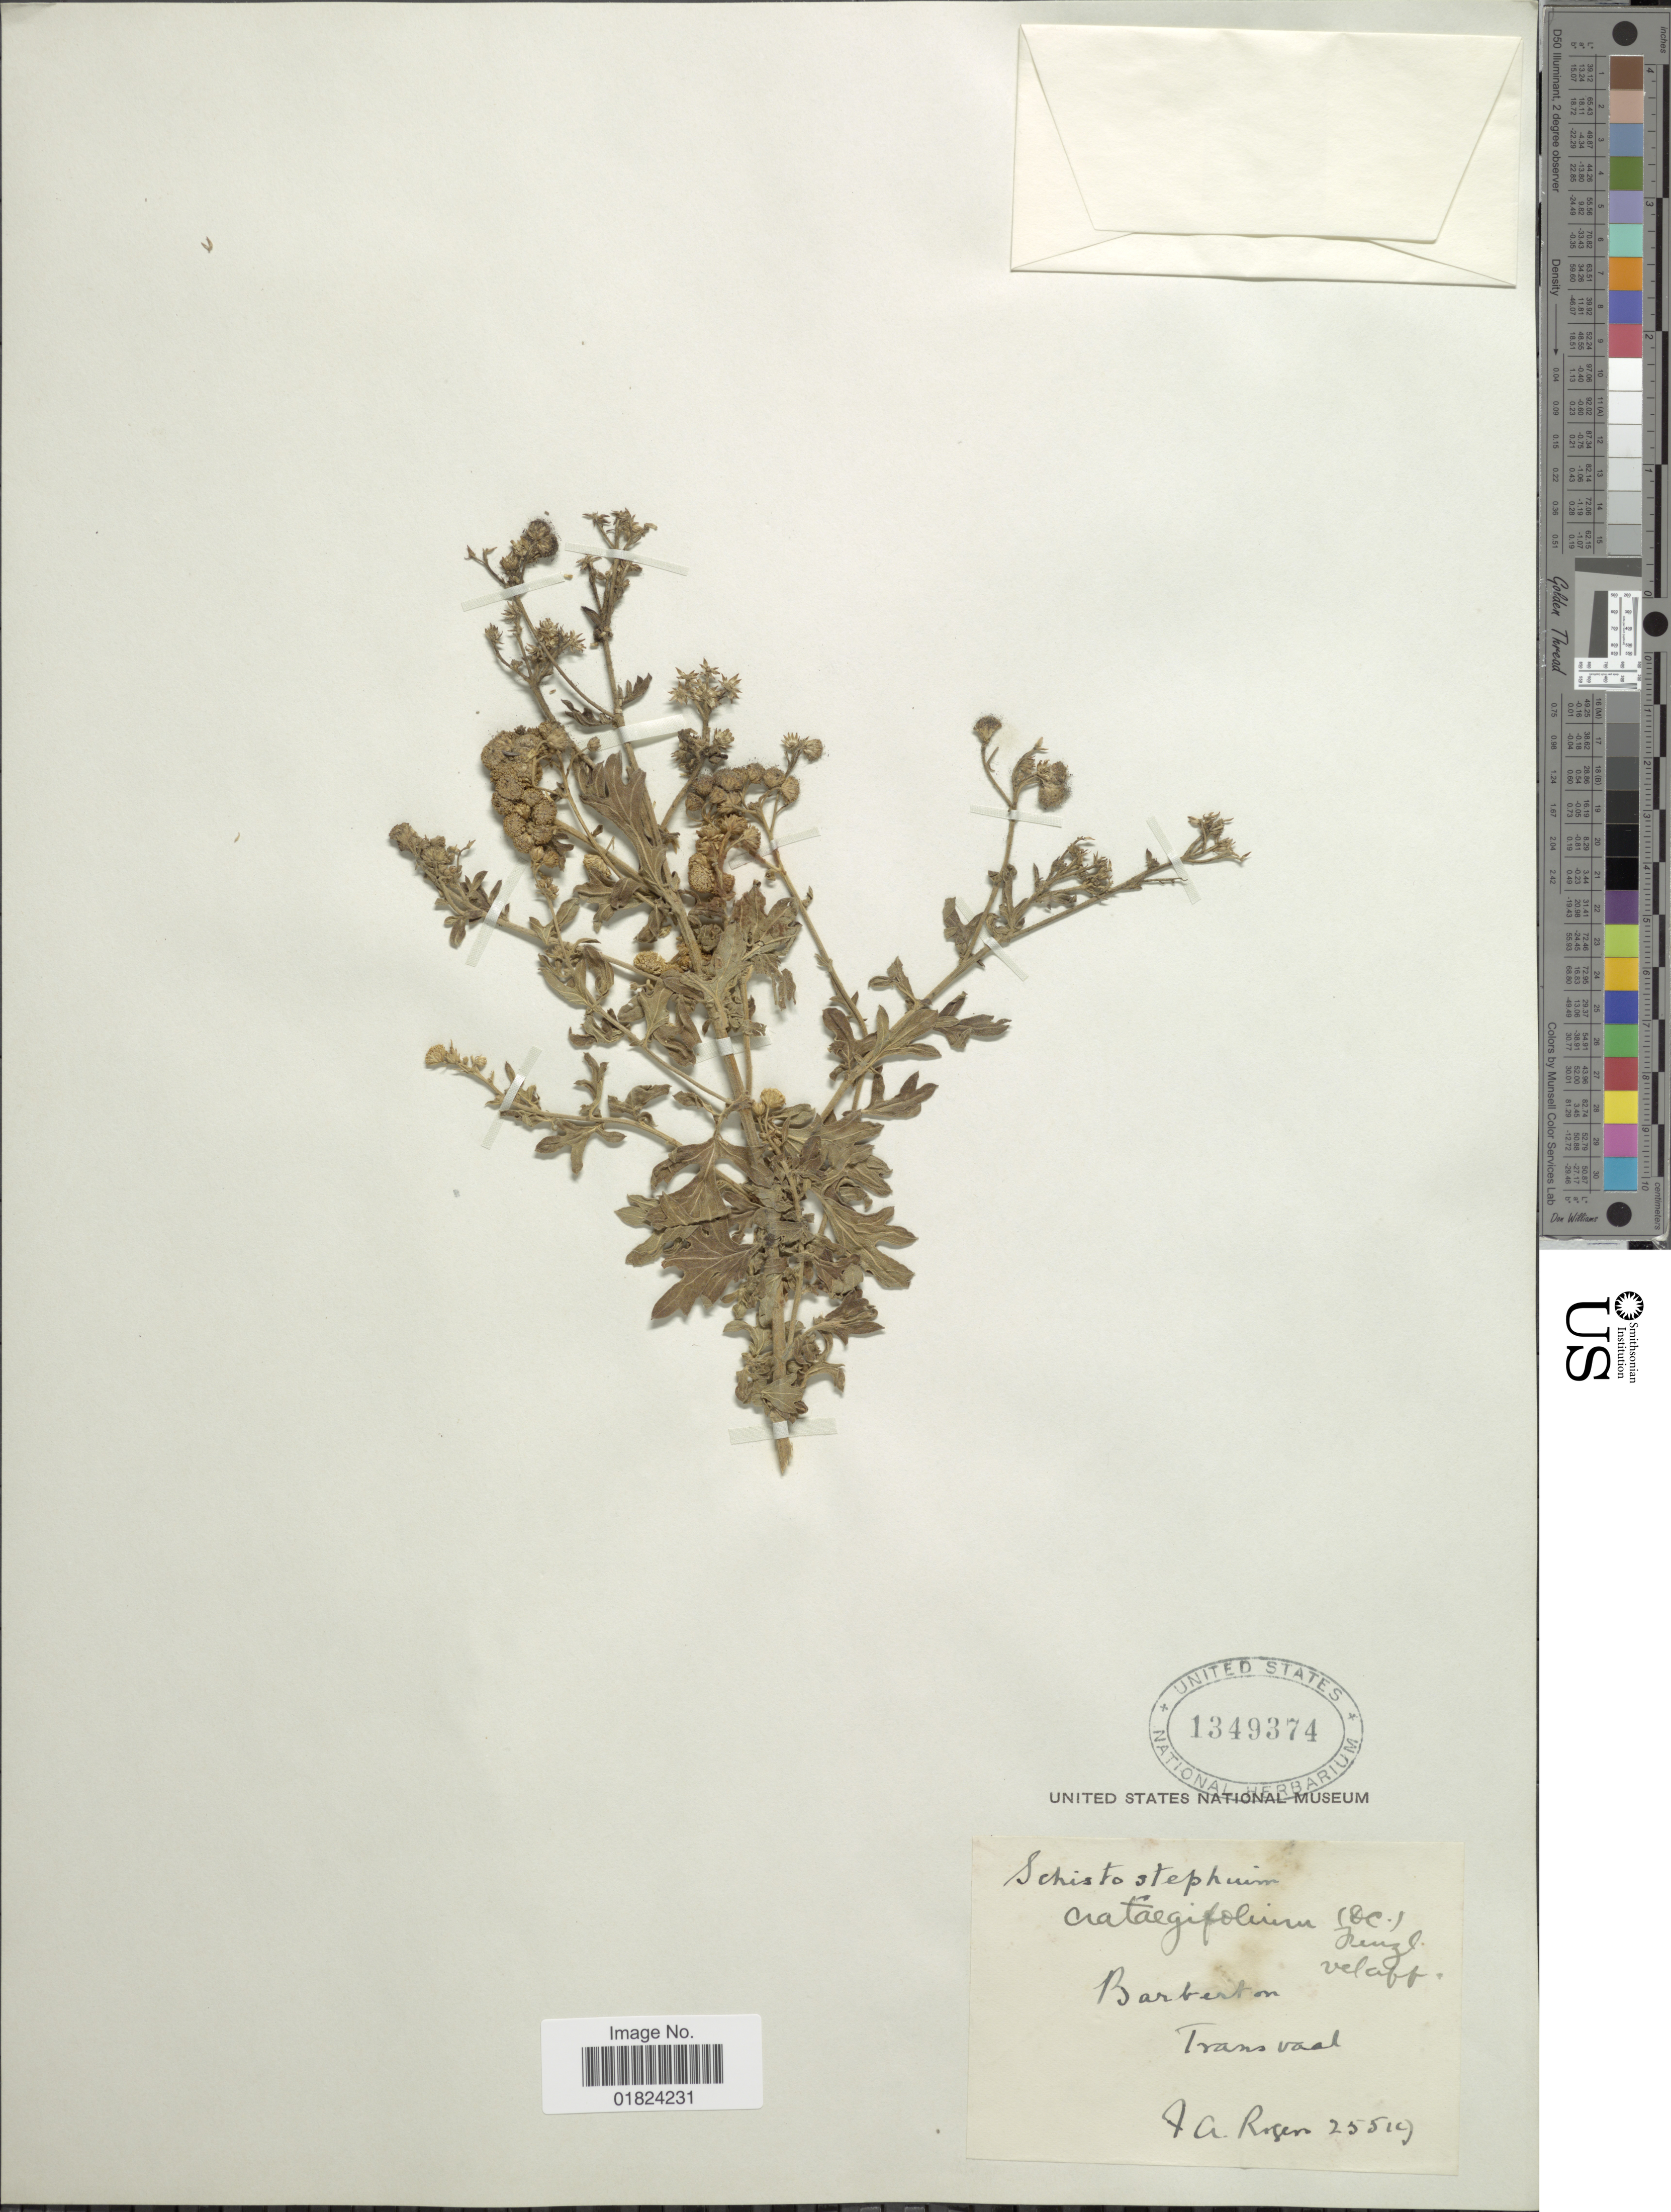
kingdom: Plantae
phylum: Tracheophyta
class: Magnoliopsida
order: Asterales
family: Asteraceae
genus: Schistostephium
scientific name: Schistostephium crataegifolium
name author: (DC.) Fenzl ex Harv.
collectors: F. A. Rogers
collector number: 25519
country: South Africa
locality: Bartberton, Transvaal.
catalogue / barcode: US 1349374